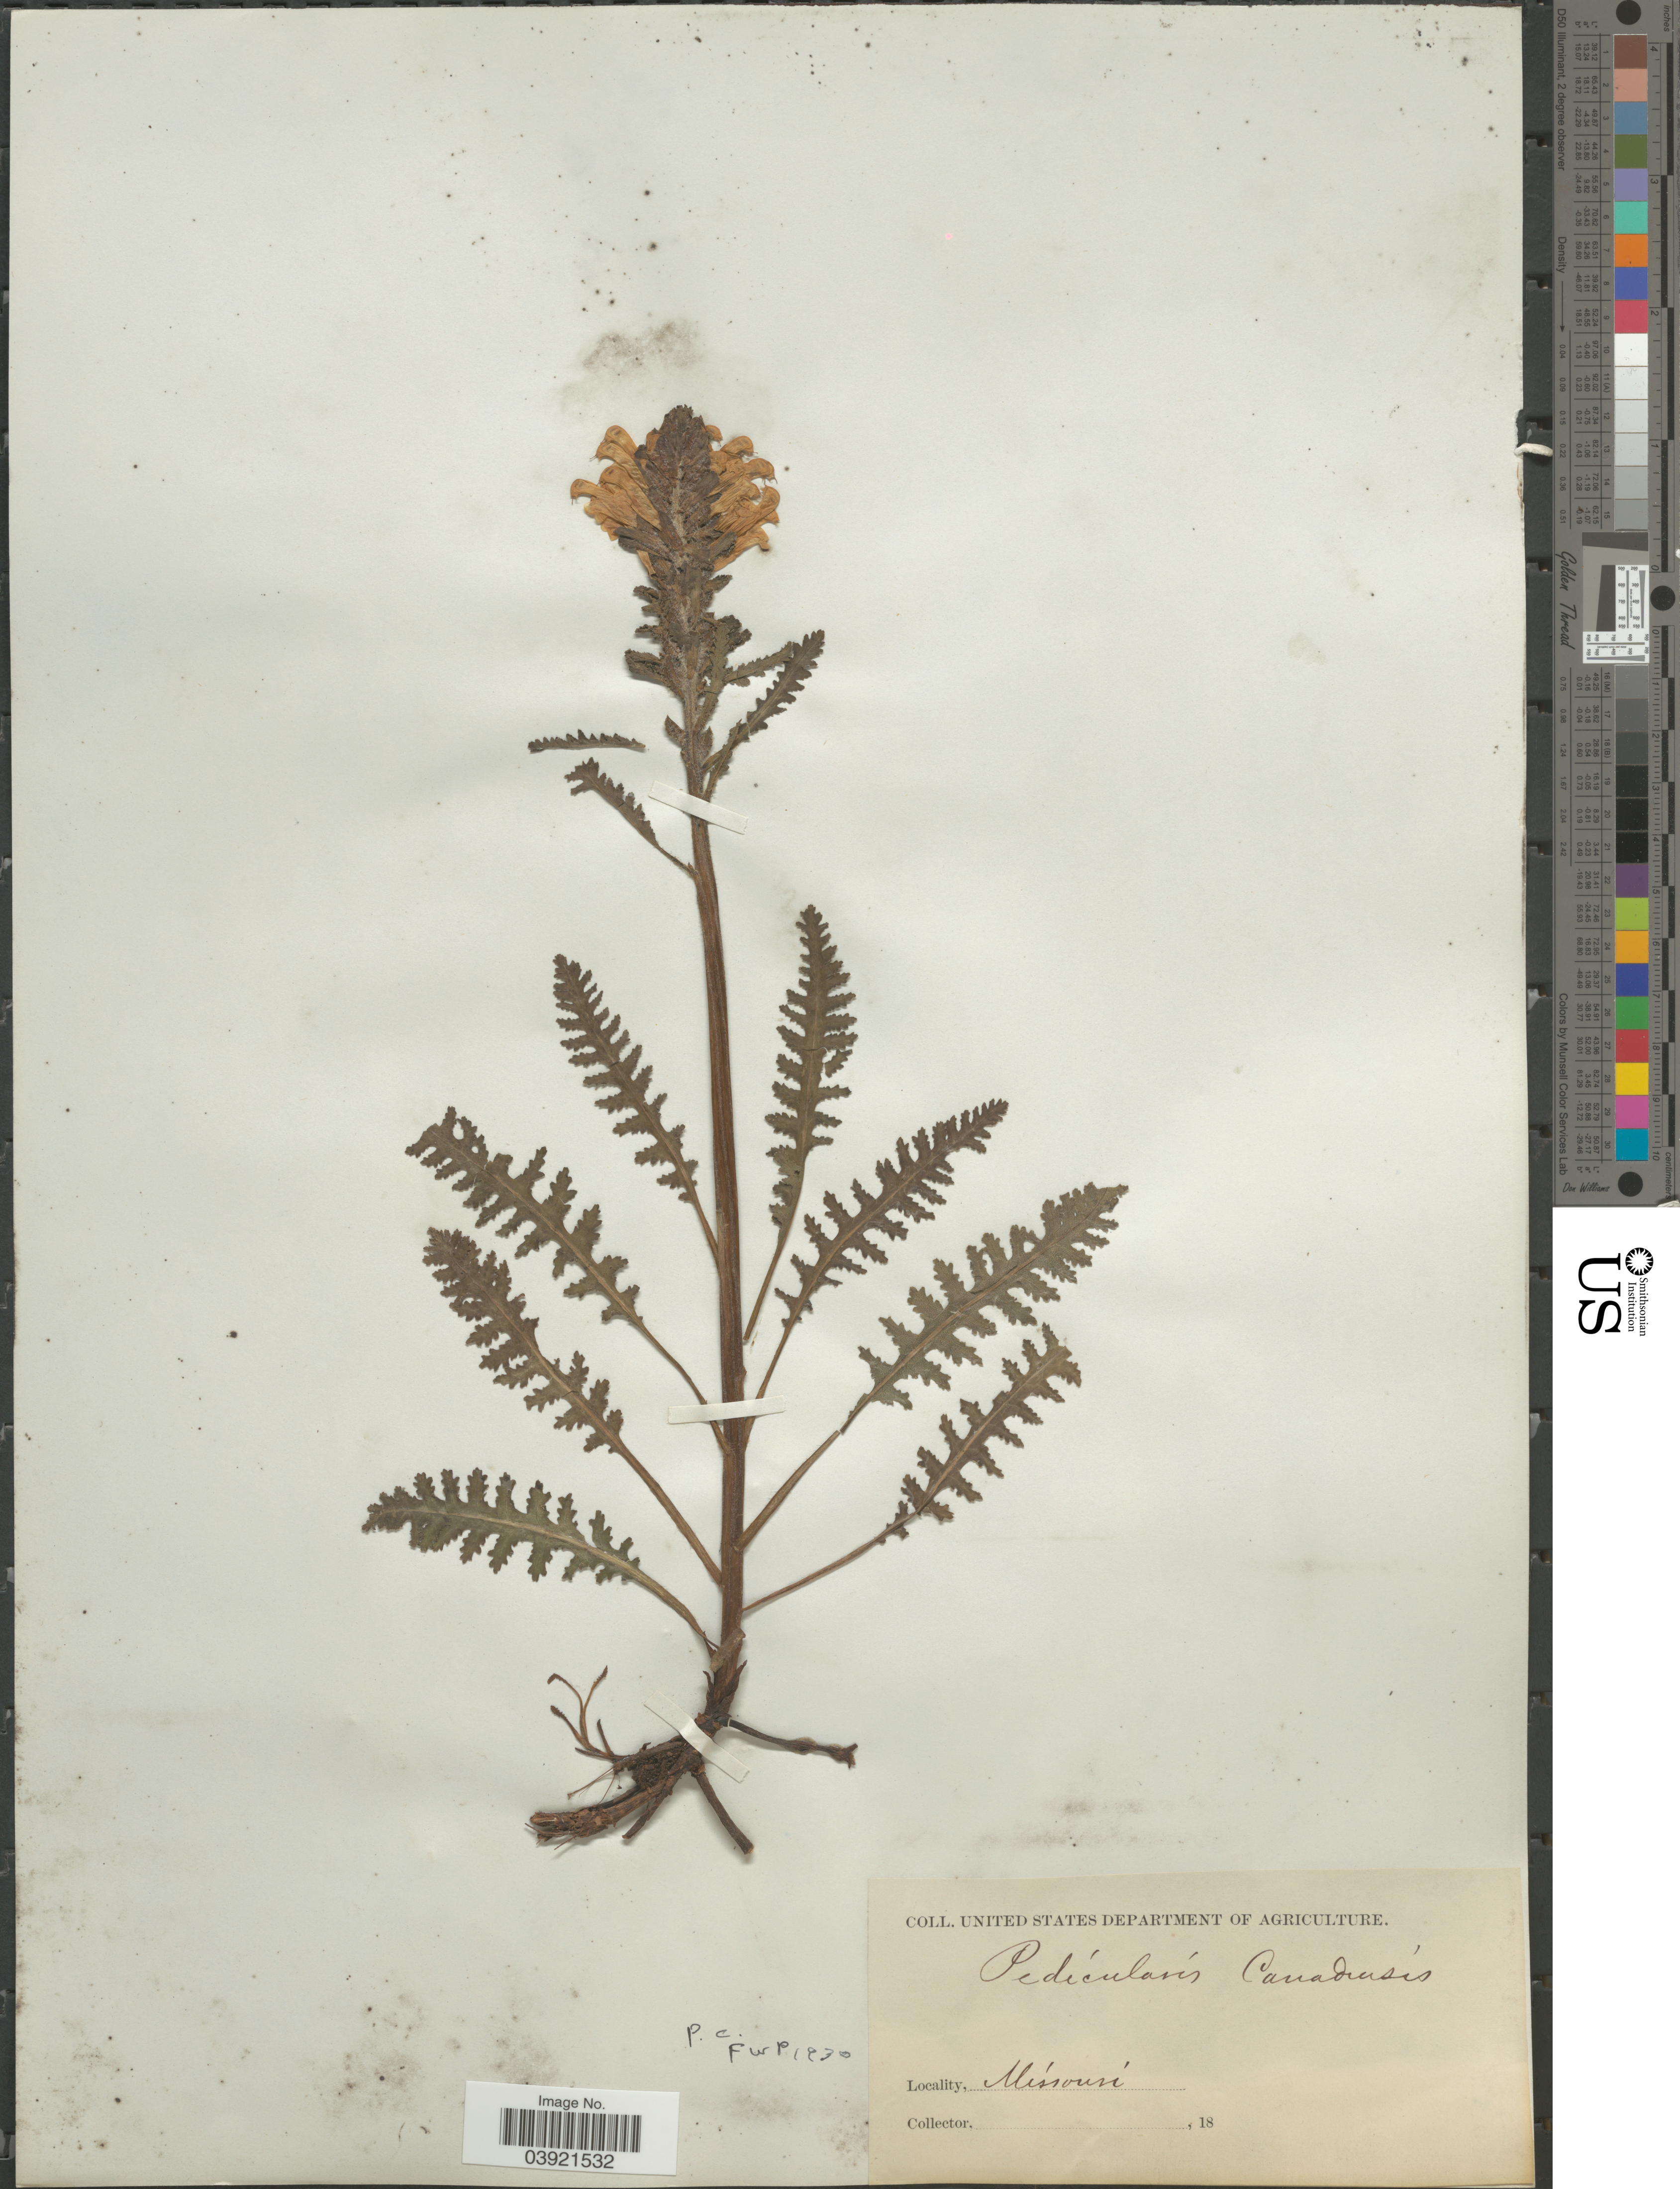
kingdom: Plantae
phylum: Tracheophyta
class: Magnoliopsida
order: Lamiales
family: Orobanchaceae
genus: Pedicularis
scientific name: Pedicularis canadensis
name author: L.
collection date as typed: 18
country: United States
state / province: Missouri